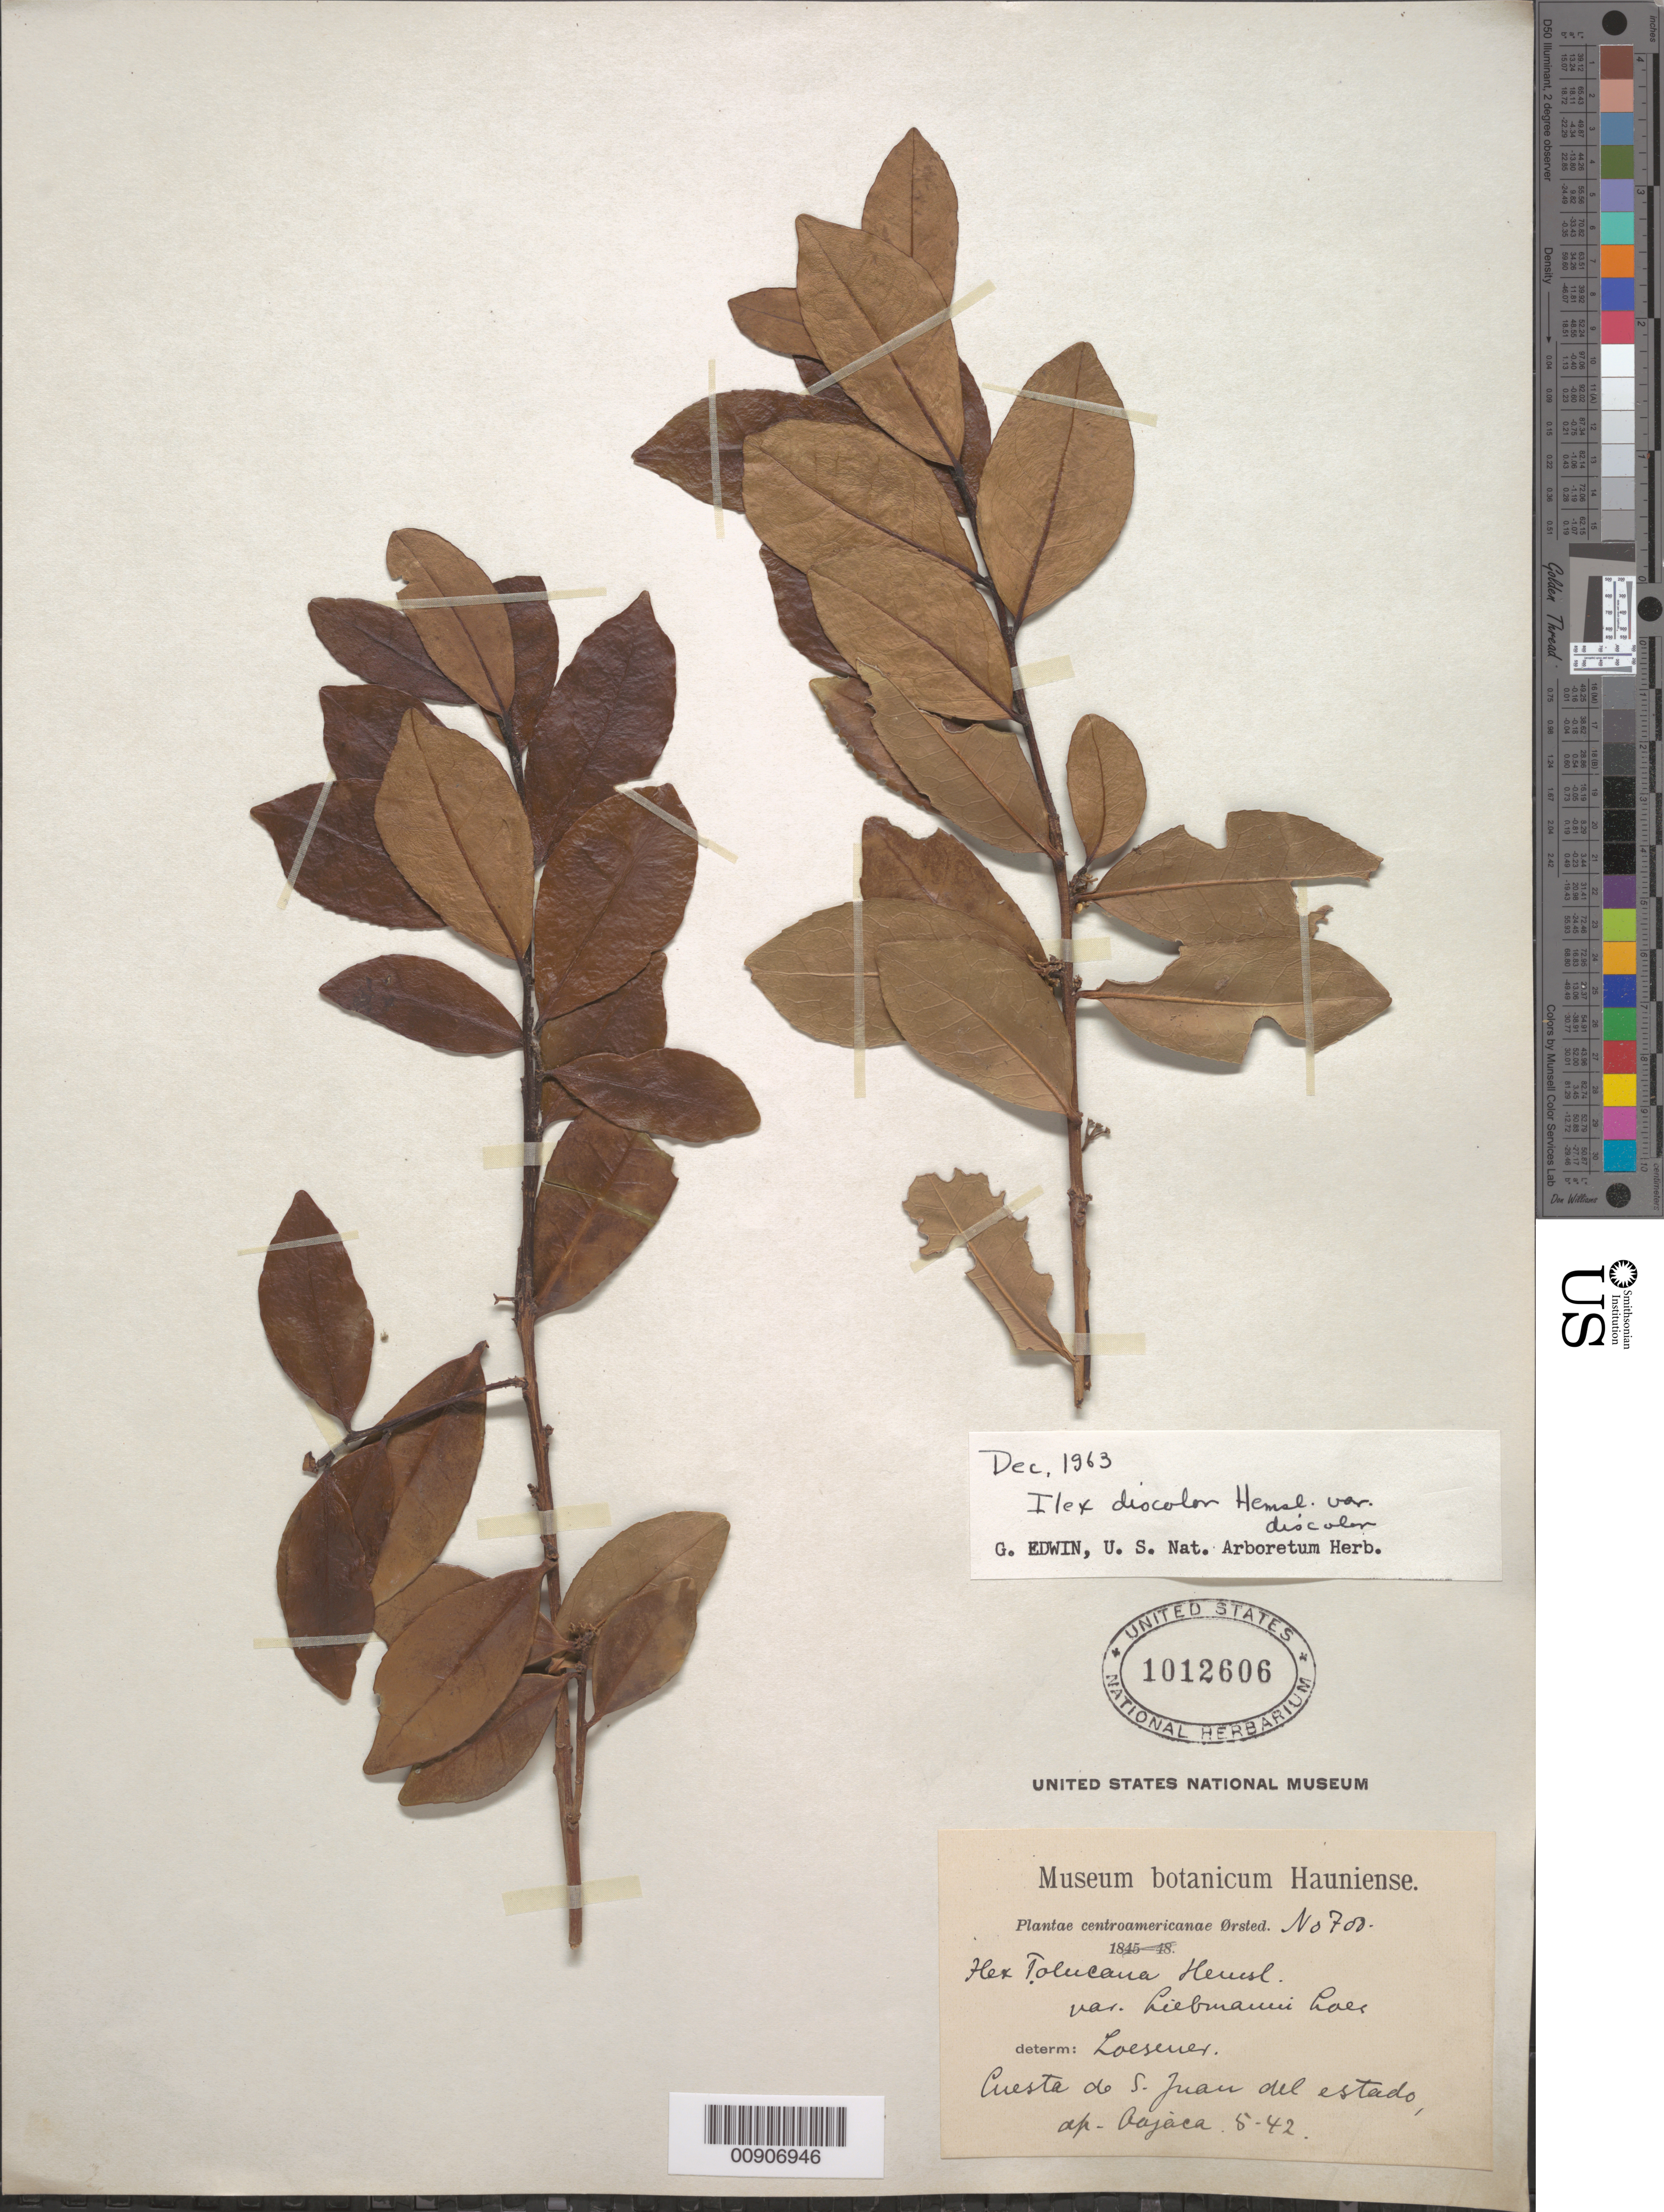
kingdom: Plantae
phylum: Tracheophyta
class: Magnoliopsida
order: Aquifoliales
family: Aquifoliaceae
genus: Ilex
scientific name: Ilex discolor var. discolor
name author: Hemsl.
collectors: A. S. Oersted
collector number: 700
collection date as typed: May 1842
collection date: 1842-05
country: Mexico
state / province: Oaxaca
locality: Cuesta de S. Juan del estado, Oajaca [sic].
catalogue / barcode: US 1012606